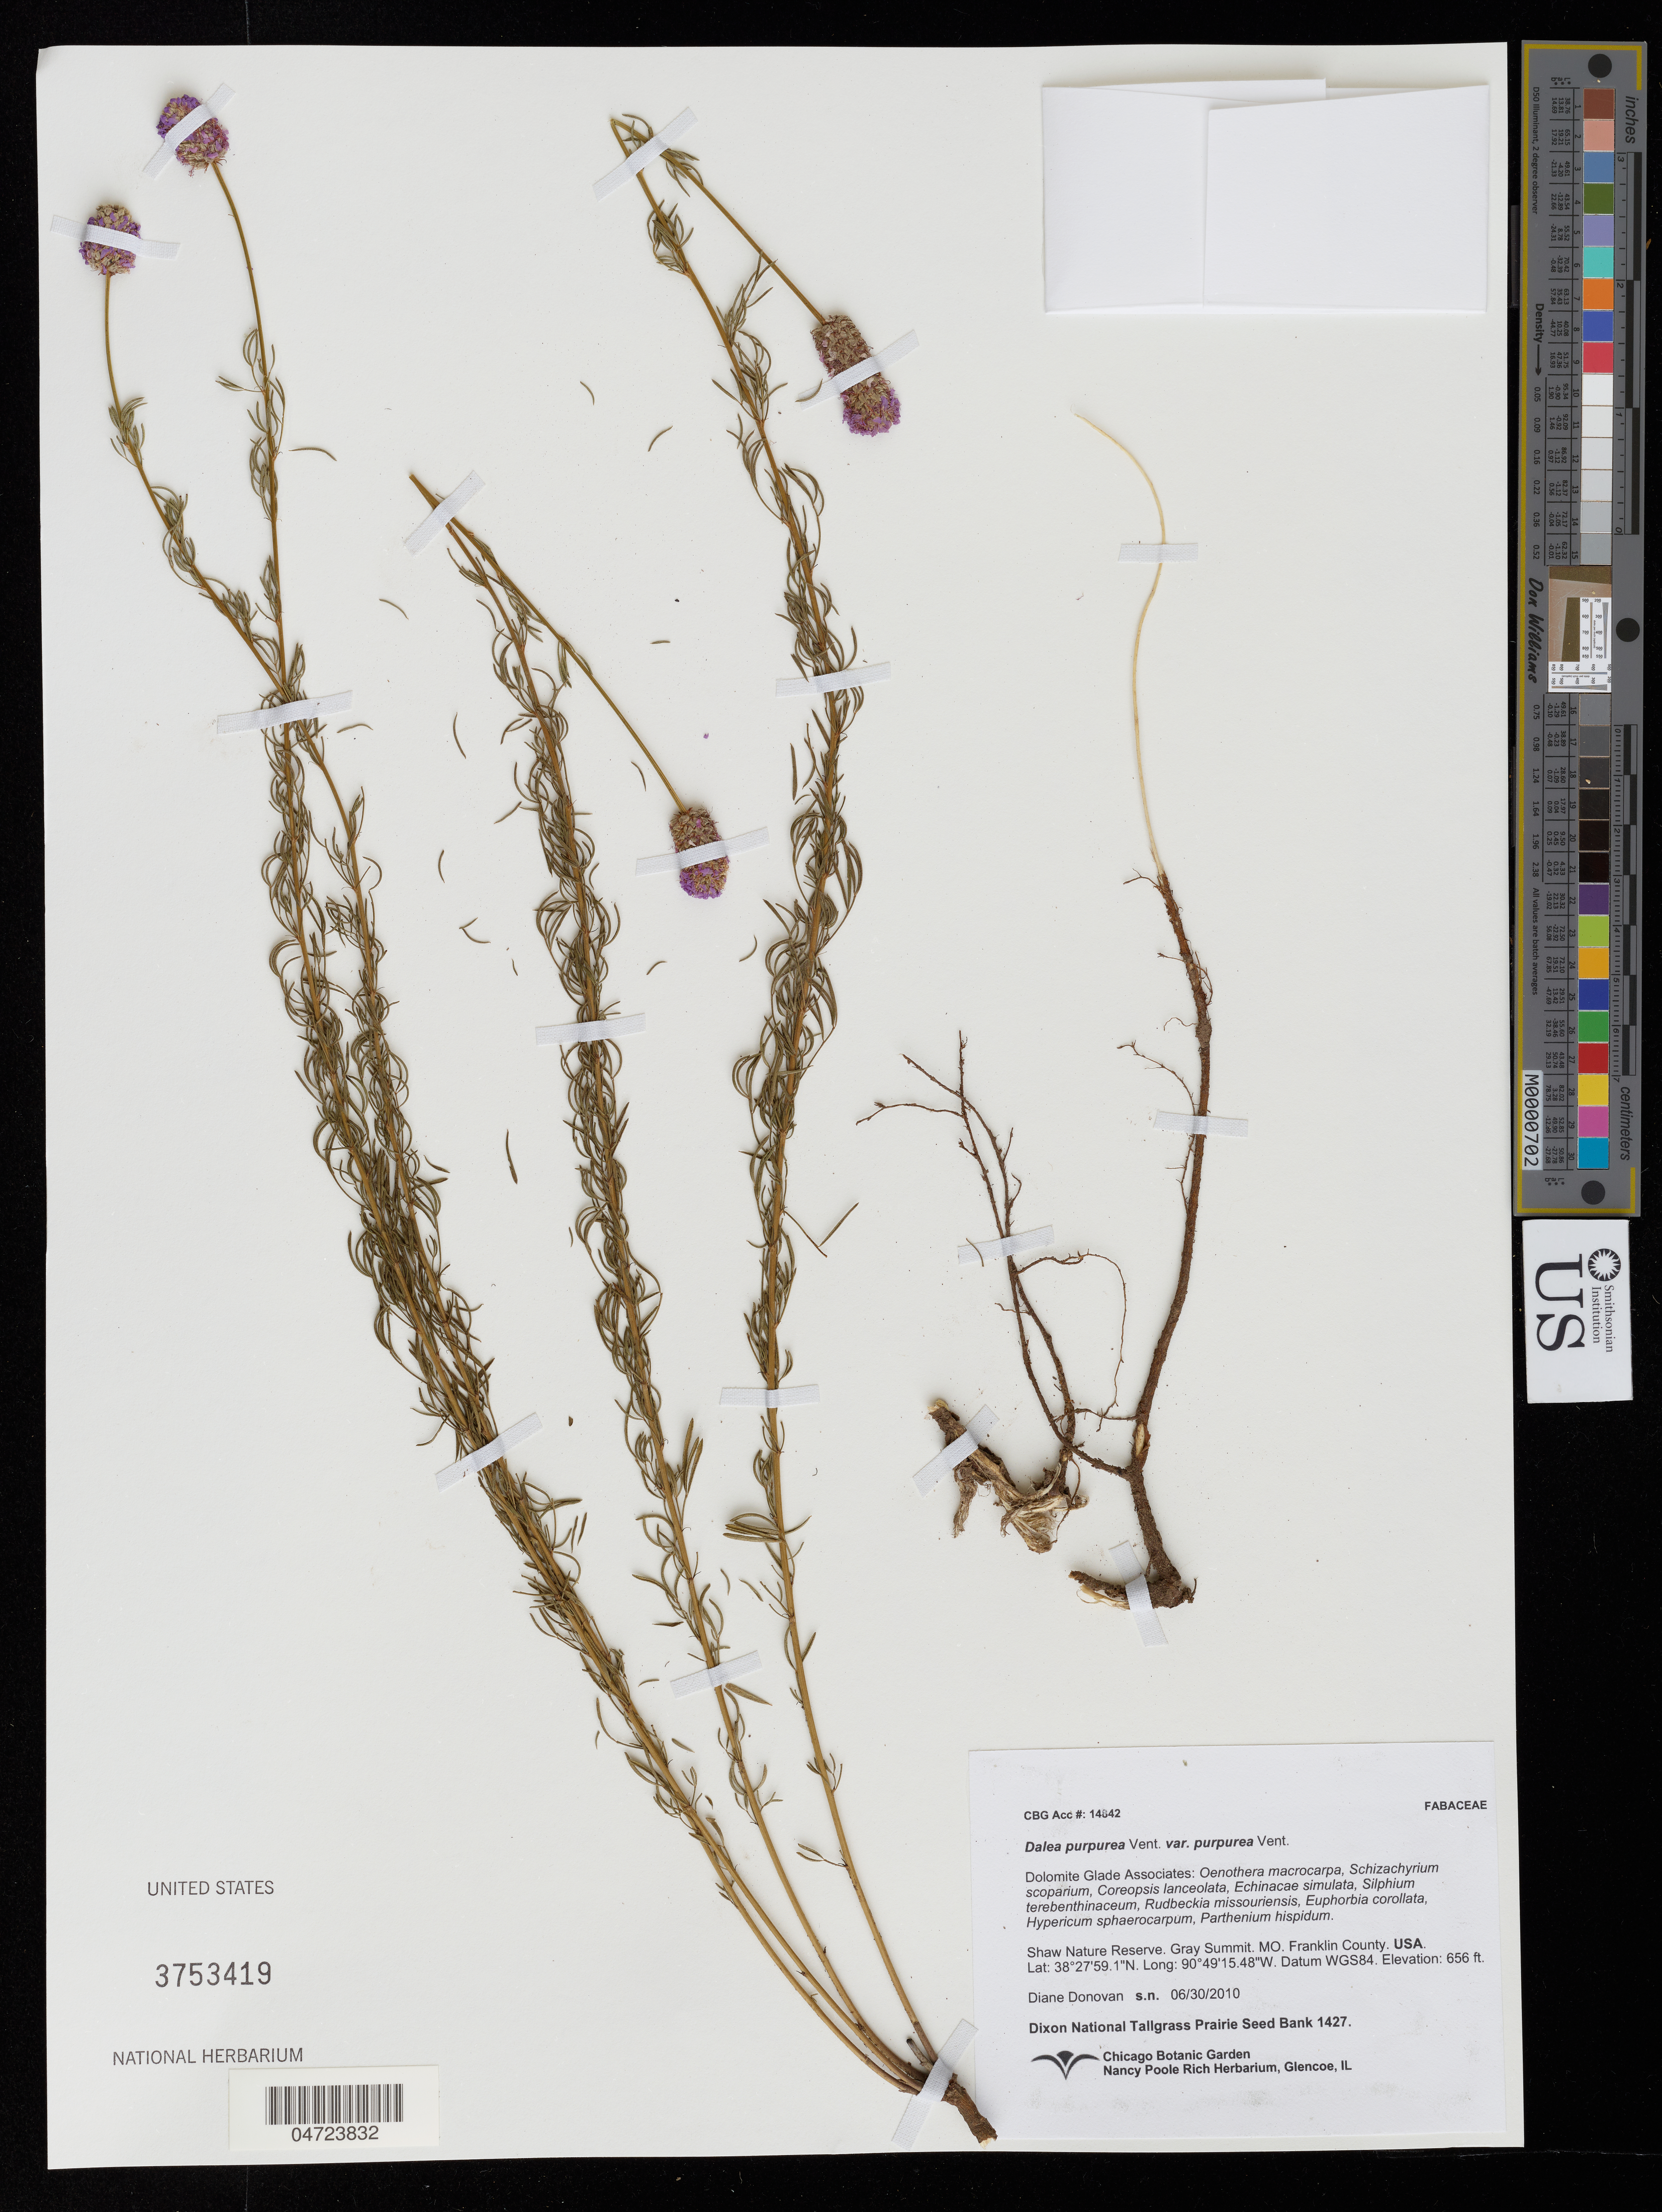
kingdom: Plantae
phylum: Tracheophyta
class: Magnoliopsida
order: Fabales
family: Fabaceae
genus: Dalea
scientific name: Dalea purpurea var. purpurea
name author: Vent.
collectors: D. Donovan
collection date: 2010-06-30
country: United States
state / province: Missouri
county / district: Franklin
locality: Shaw Nature Reserve. Gray Summit. MO. Franklin County.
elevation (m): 200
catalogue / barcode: US 3753419